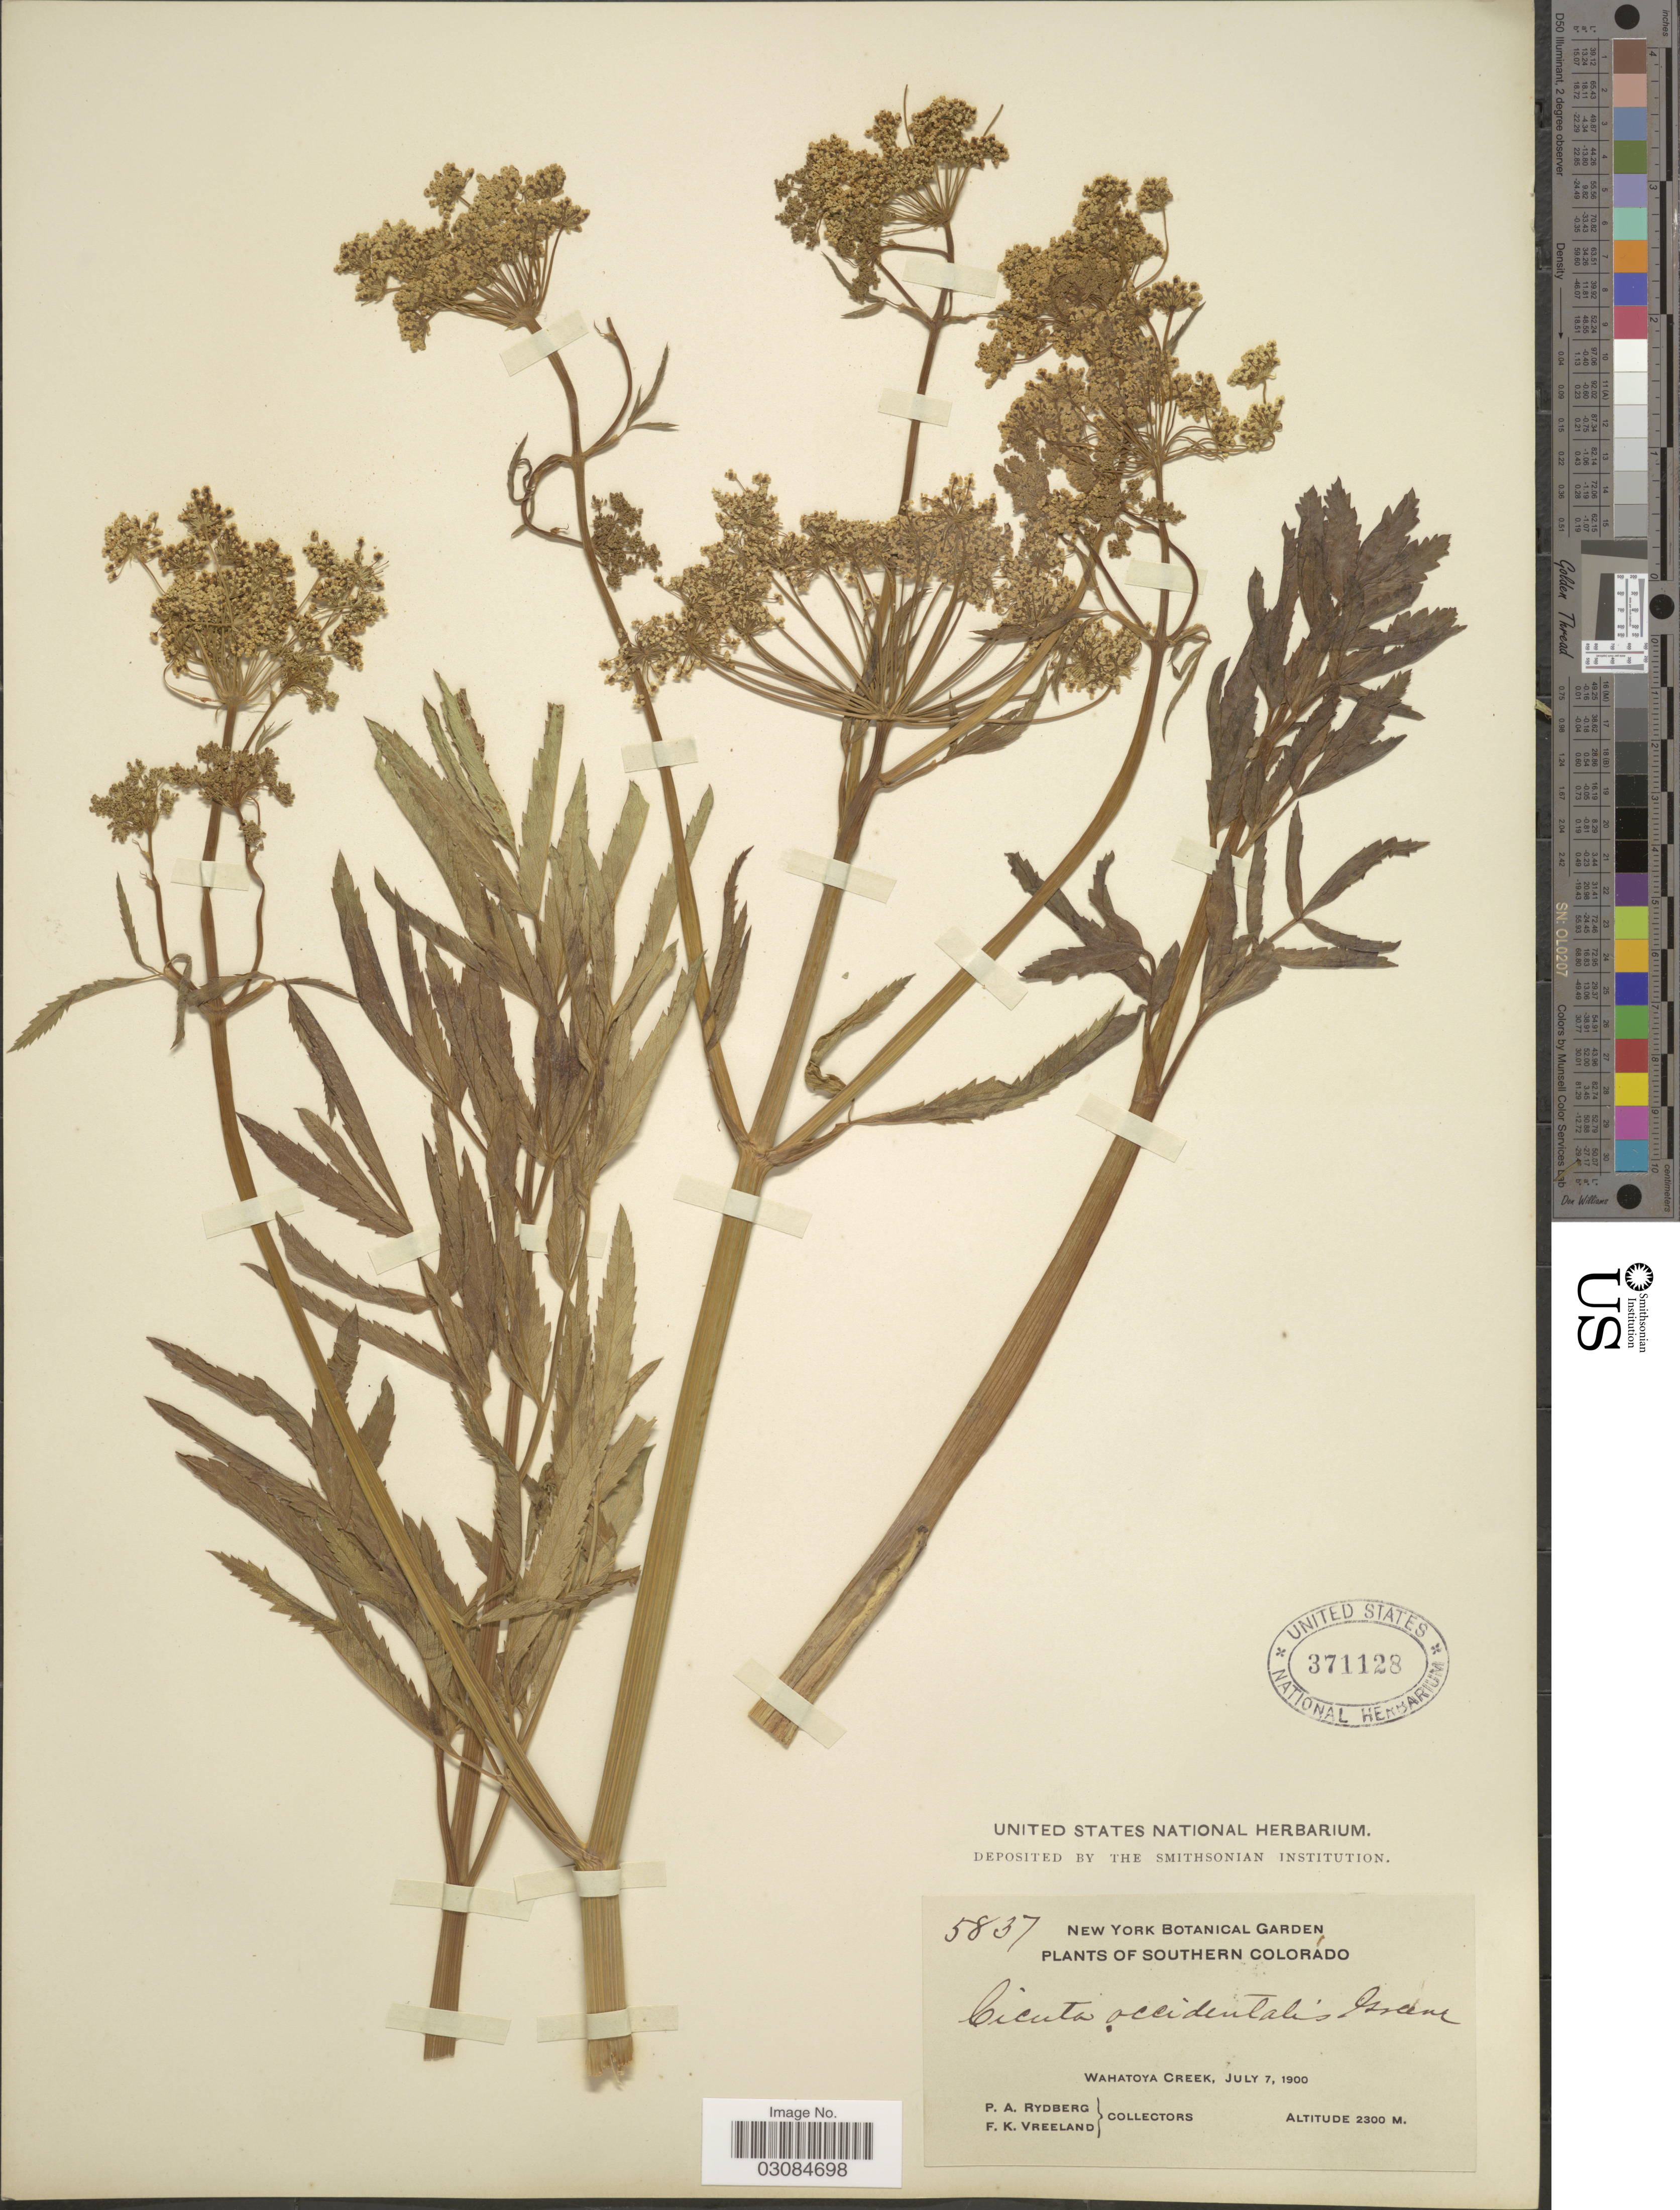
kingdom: Plantae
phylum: Tracheophyta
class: Magnoliopsida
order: Apiales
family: Apiaceae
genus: Cicuta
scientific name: Cicuta occidentalis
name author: Greene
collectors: P. A. Rydberg & F. Vreeland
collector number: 5837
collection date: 1900-07-07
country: United States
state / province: Colorado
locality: Southern Colorado. Wahatoya Creek.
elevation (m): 2300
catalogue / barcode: US 371128